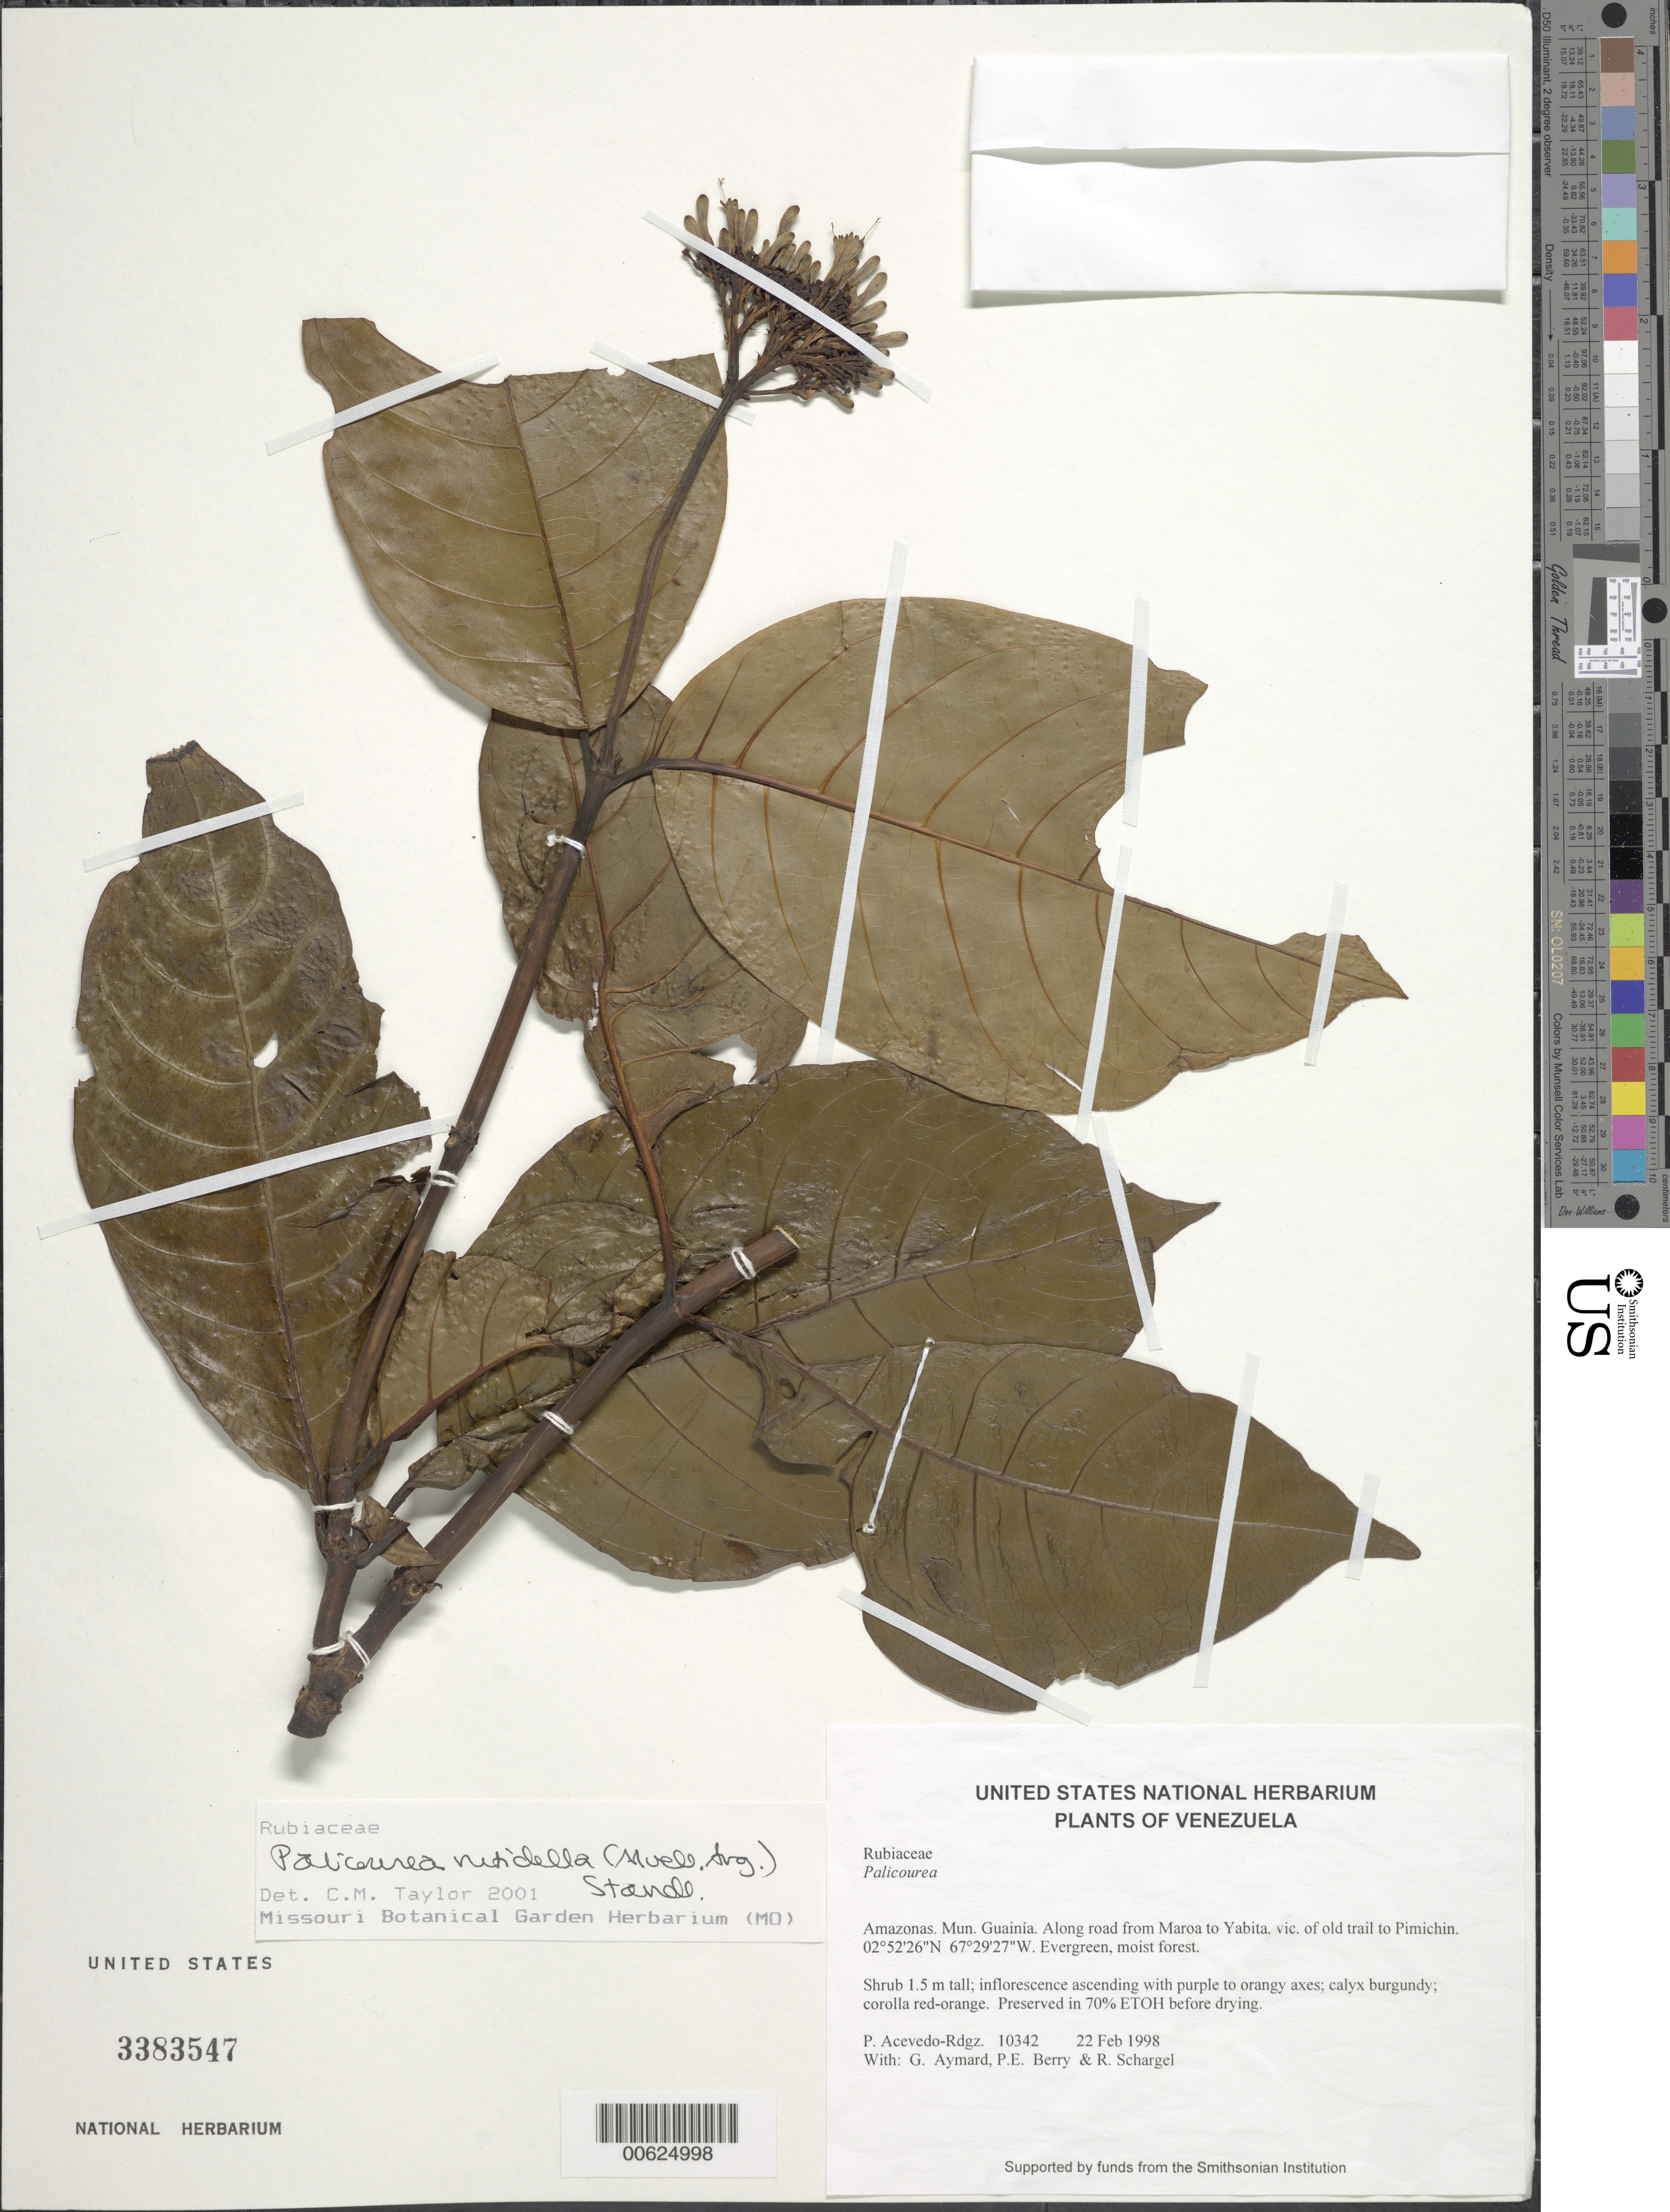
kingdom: Plantae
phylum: Tracheophyta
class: Magnoliopsida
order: Gentianales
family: Rubiaceae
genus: Palicourea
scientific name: Palicourea nitidella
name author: (Müll. Arg.) Standl.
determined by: Taylor, Charlotte M.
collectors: P. Acevedo-Rodr., G. A. Aymard, P. E. Berry & R. Schargel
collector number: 10342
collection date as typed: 22 Feb 1998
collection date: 1998-02-22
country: Venezuela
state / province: Amazonas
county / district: Maroa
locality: Along road from Maroa to Yabita, vic. of old trail to Pimichin.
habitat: Evergreen, moist forest.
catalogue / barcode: US 3383547